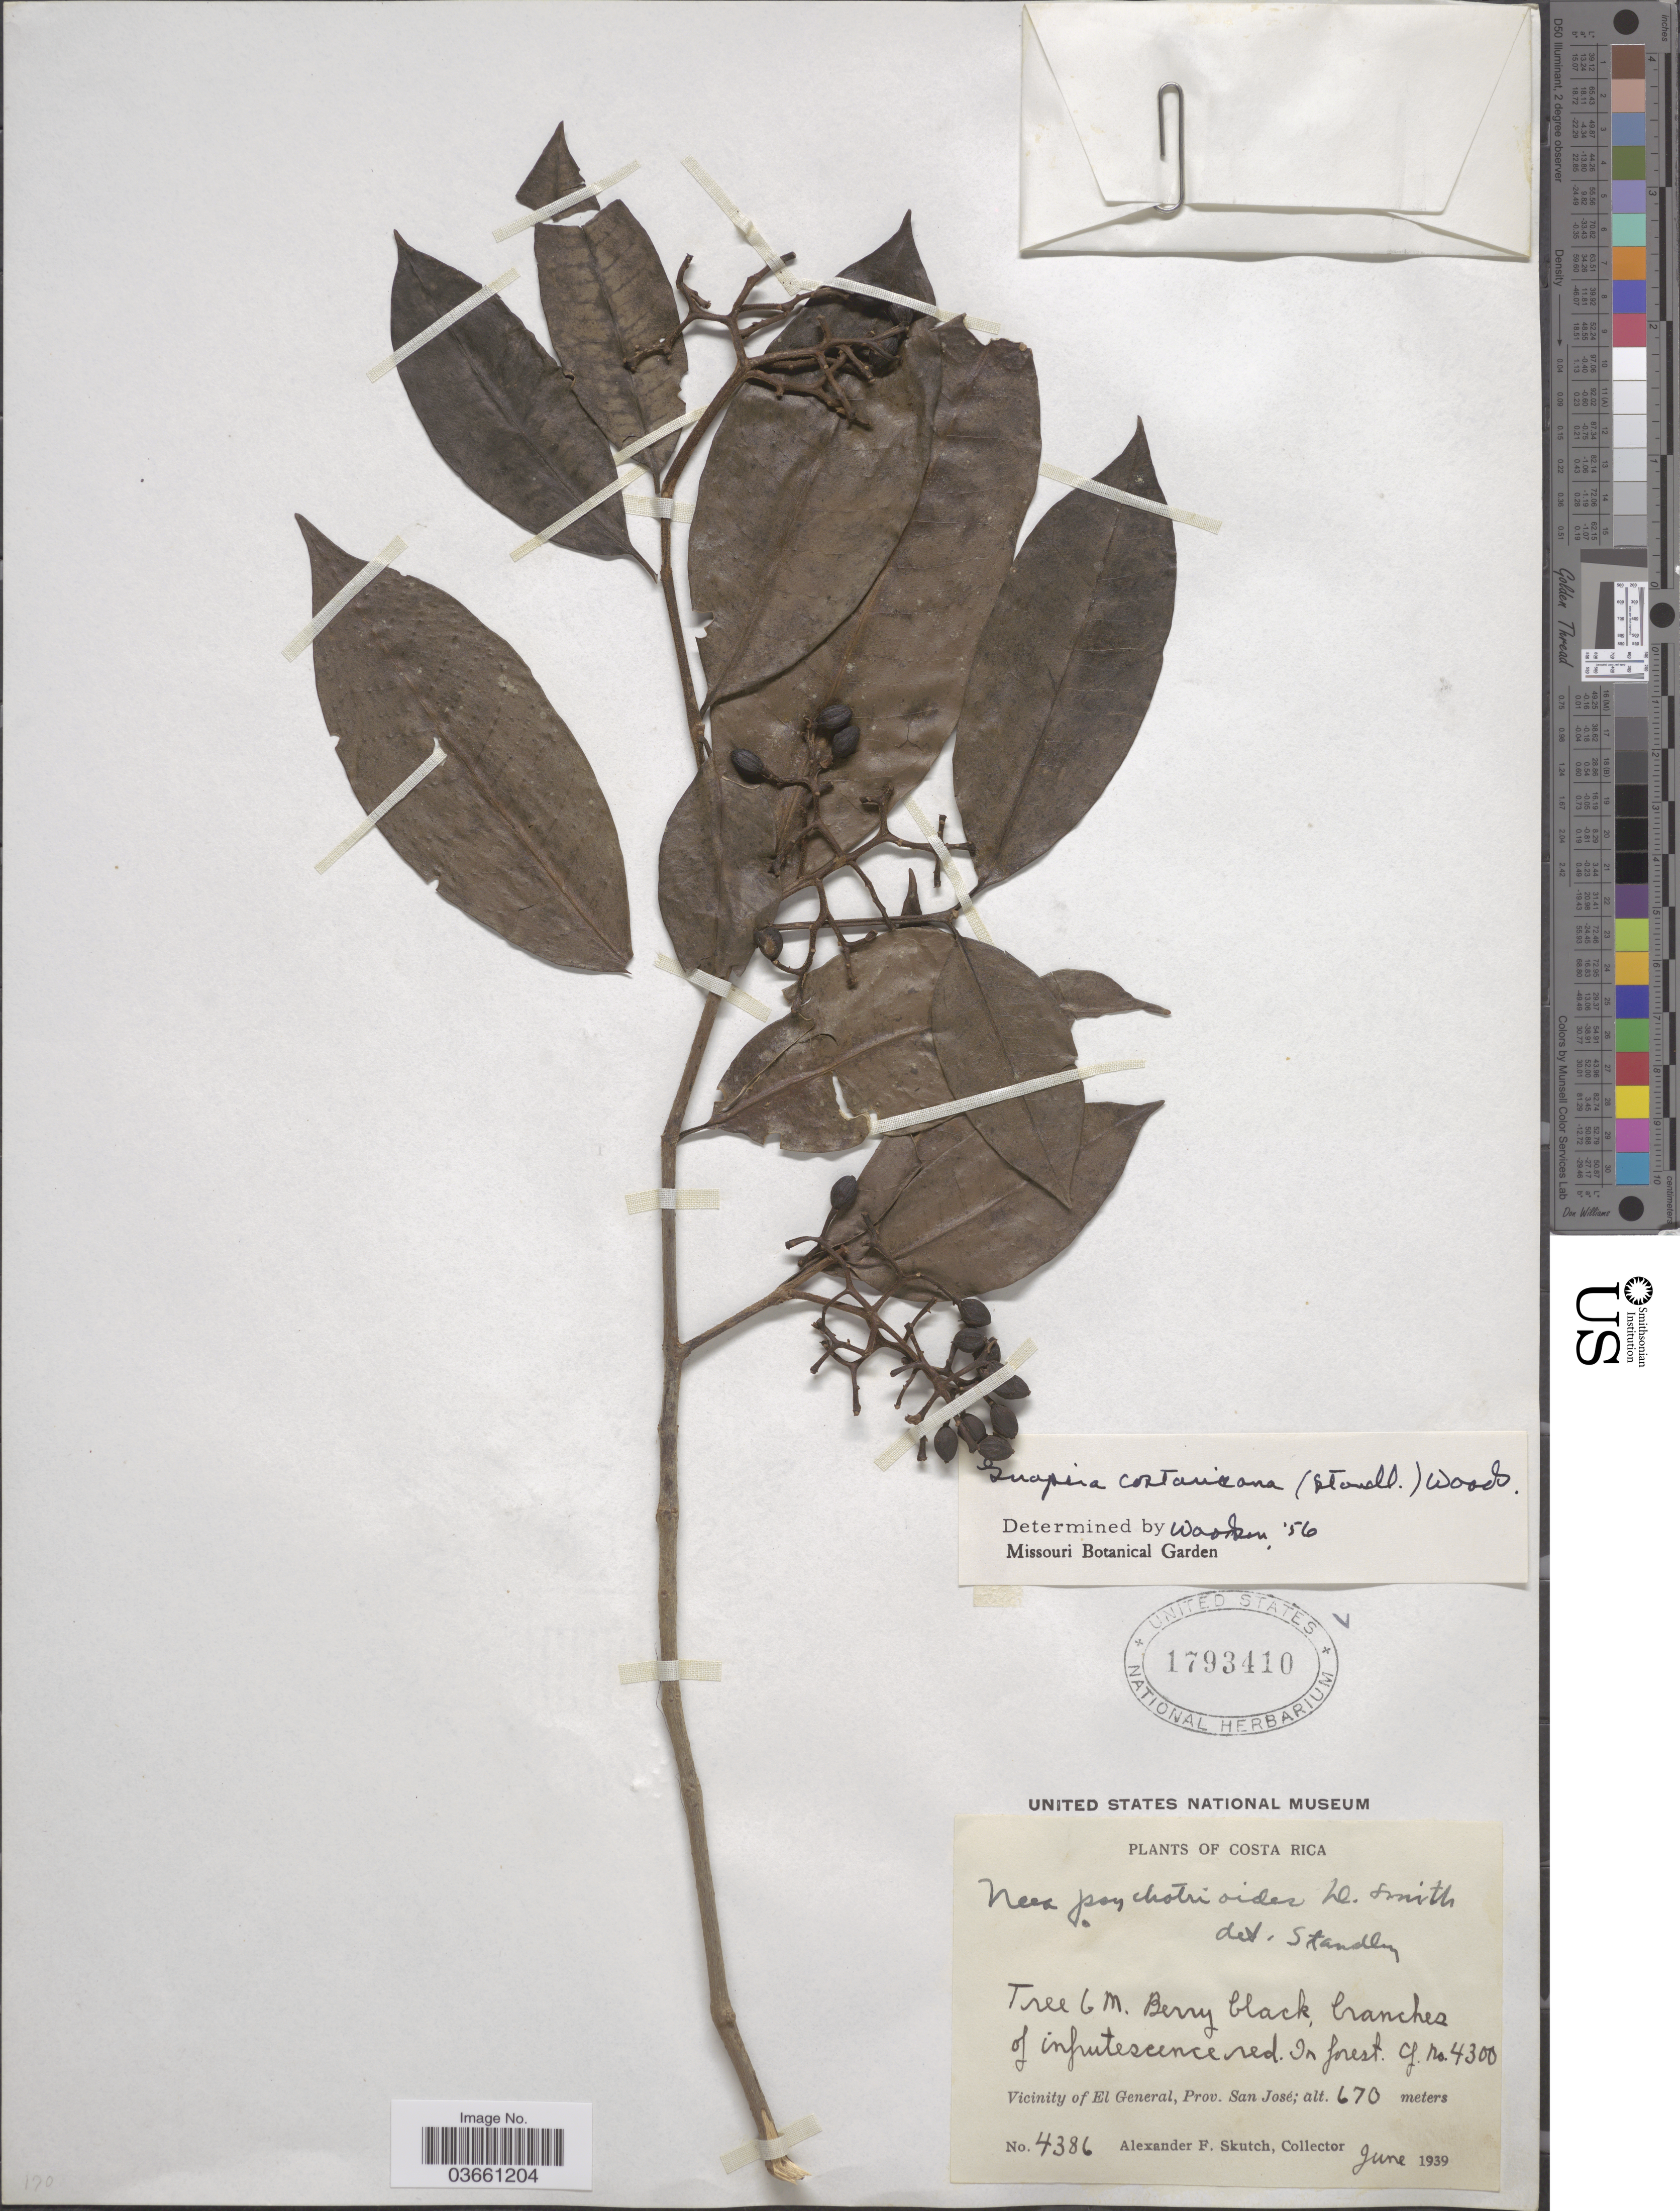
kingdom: Plantae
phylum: Tracheophyta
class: Magnoliopsida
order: Caryophyllales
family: Nyctaginaceae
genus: Guapira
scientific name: Guapira costaricana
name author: (Standl.) Woodson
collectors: A. F. Skutch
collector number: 4386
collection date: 1939-06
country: Costa Rica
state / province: San José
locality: Vicinity of El General.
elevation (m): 670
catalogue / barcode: US 1793410